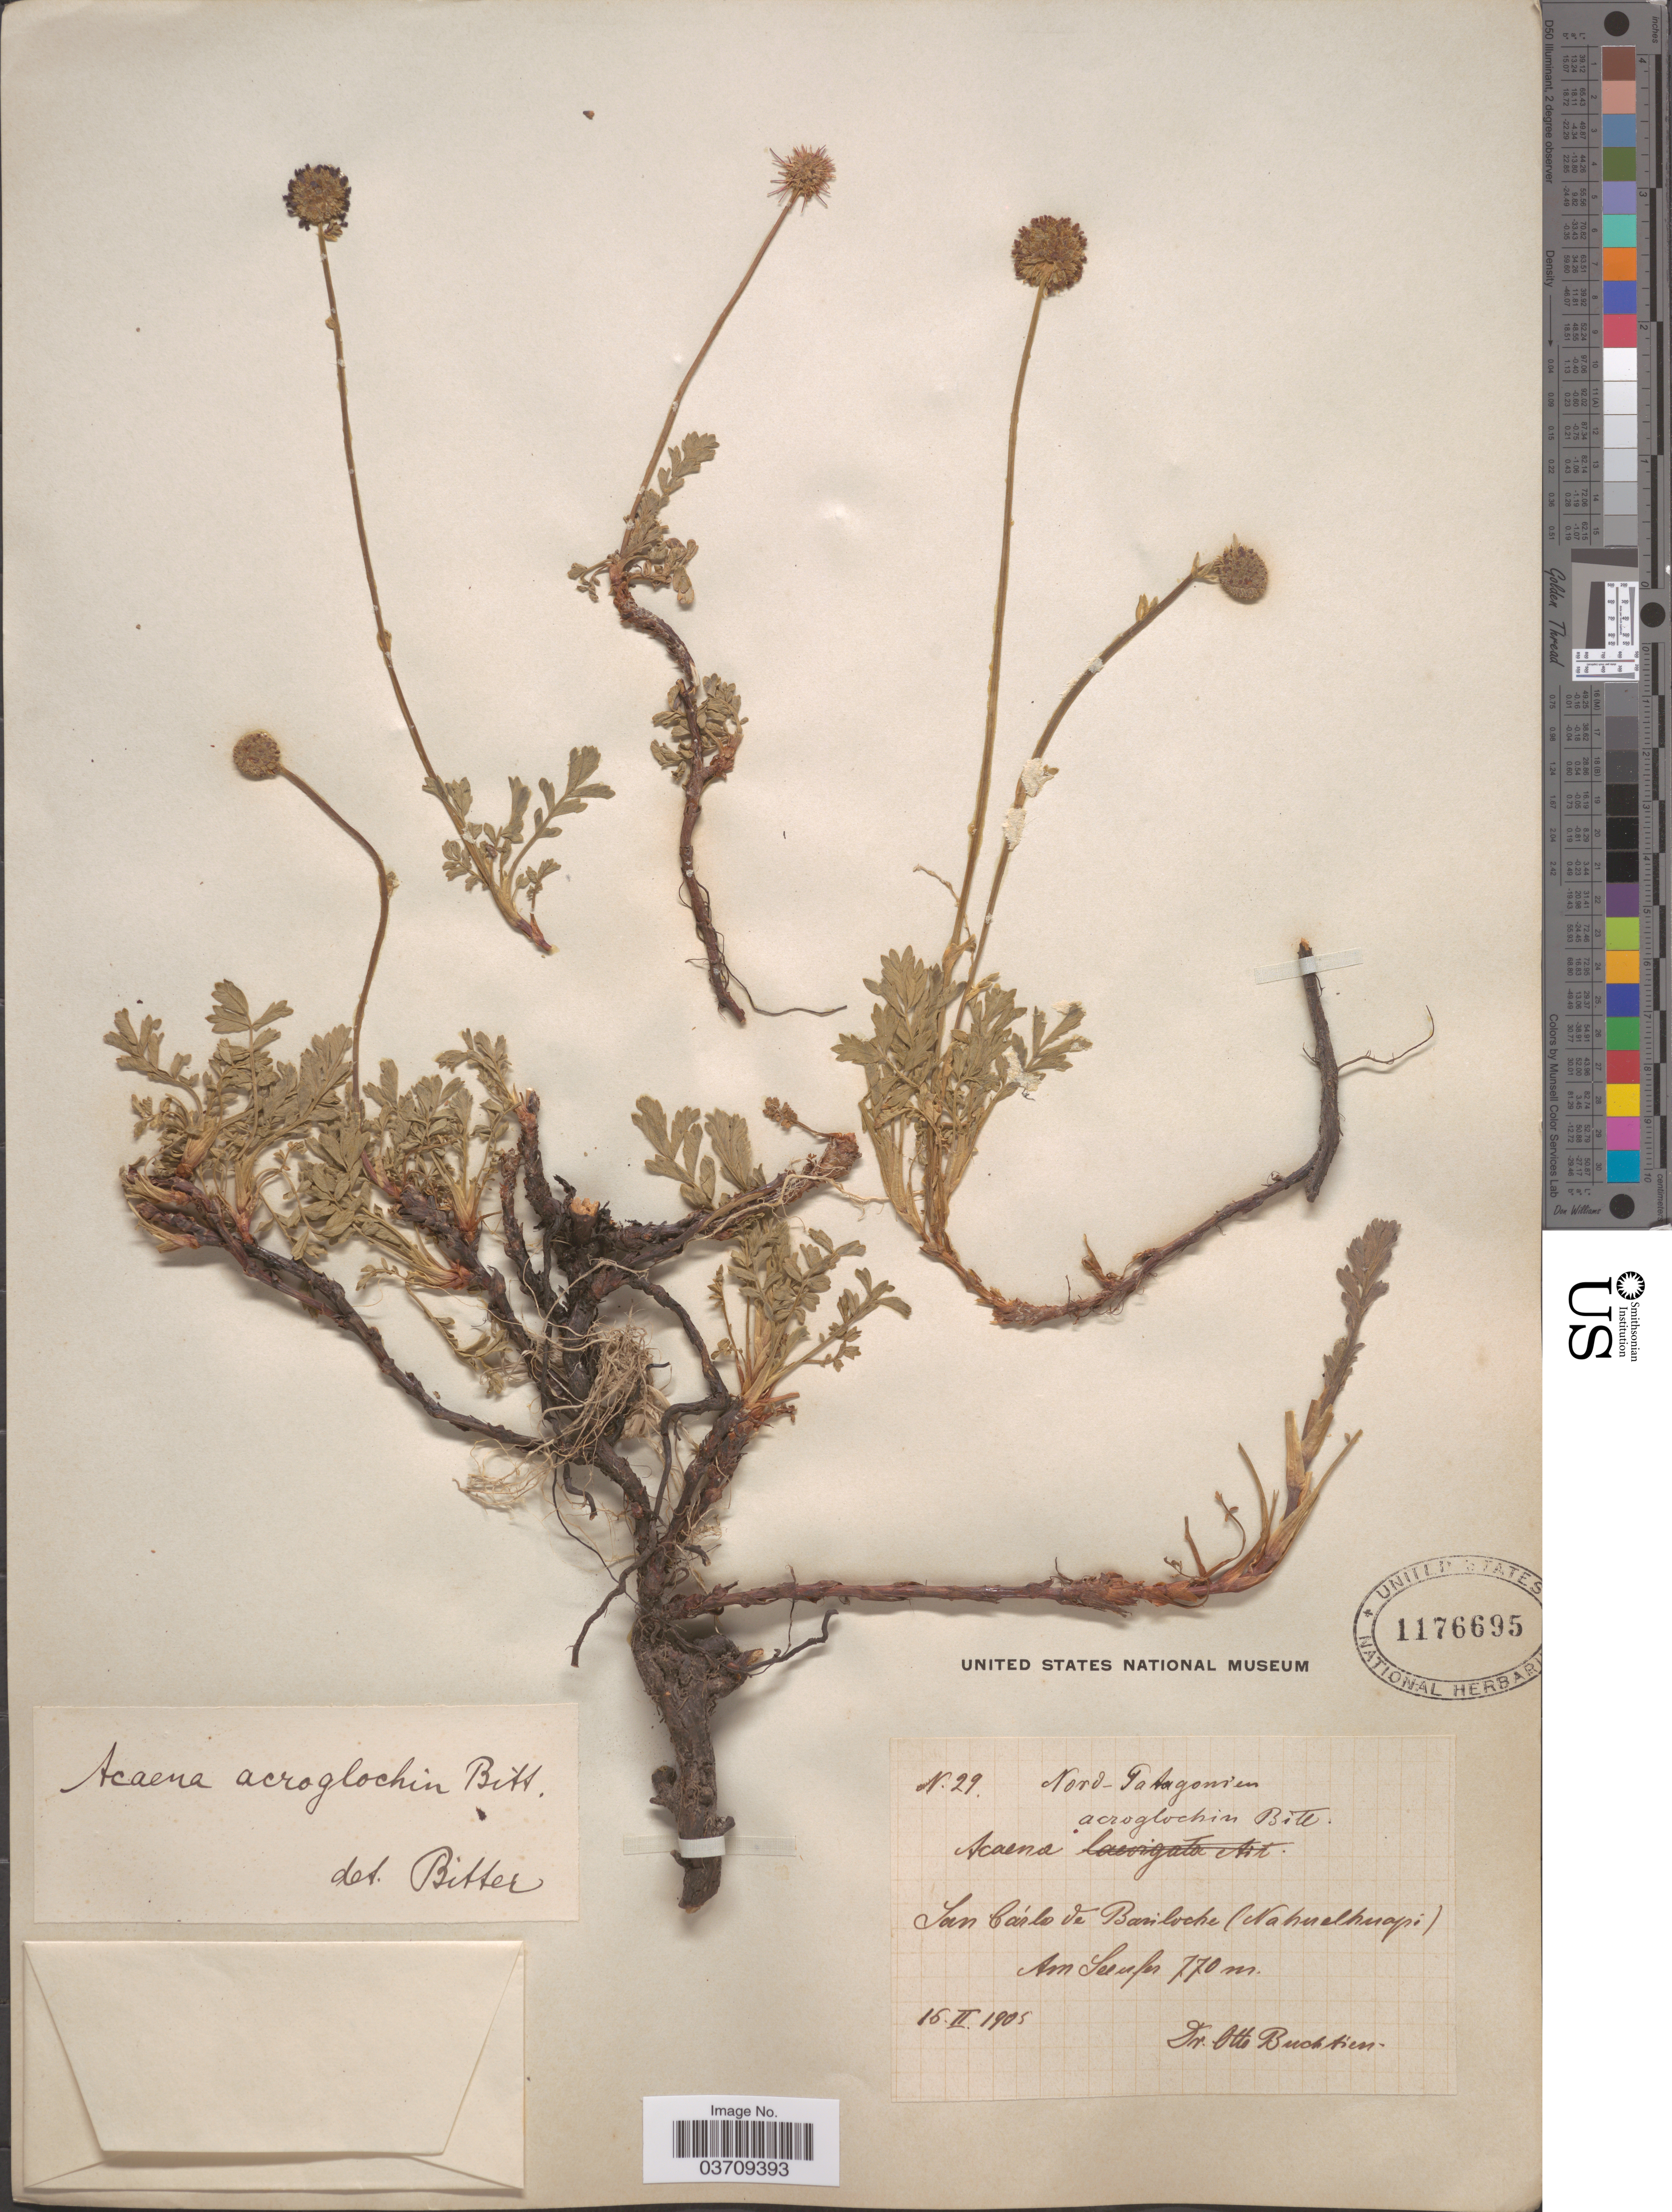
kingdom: Plantae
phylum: Tracheophyta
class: Magnoliopsida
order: Rosales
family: Rosaceae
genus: Acaena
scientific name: Acaena acroglochin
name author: Bitter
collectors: O. Buchtien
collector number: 29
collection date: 1905-02-16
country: Argentina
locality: Nord-Patagonien. San Cárlos de Bariloche (Nahuelhuapi).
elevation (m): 770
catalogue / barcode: US 1176695